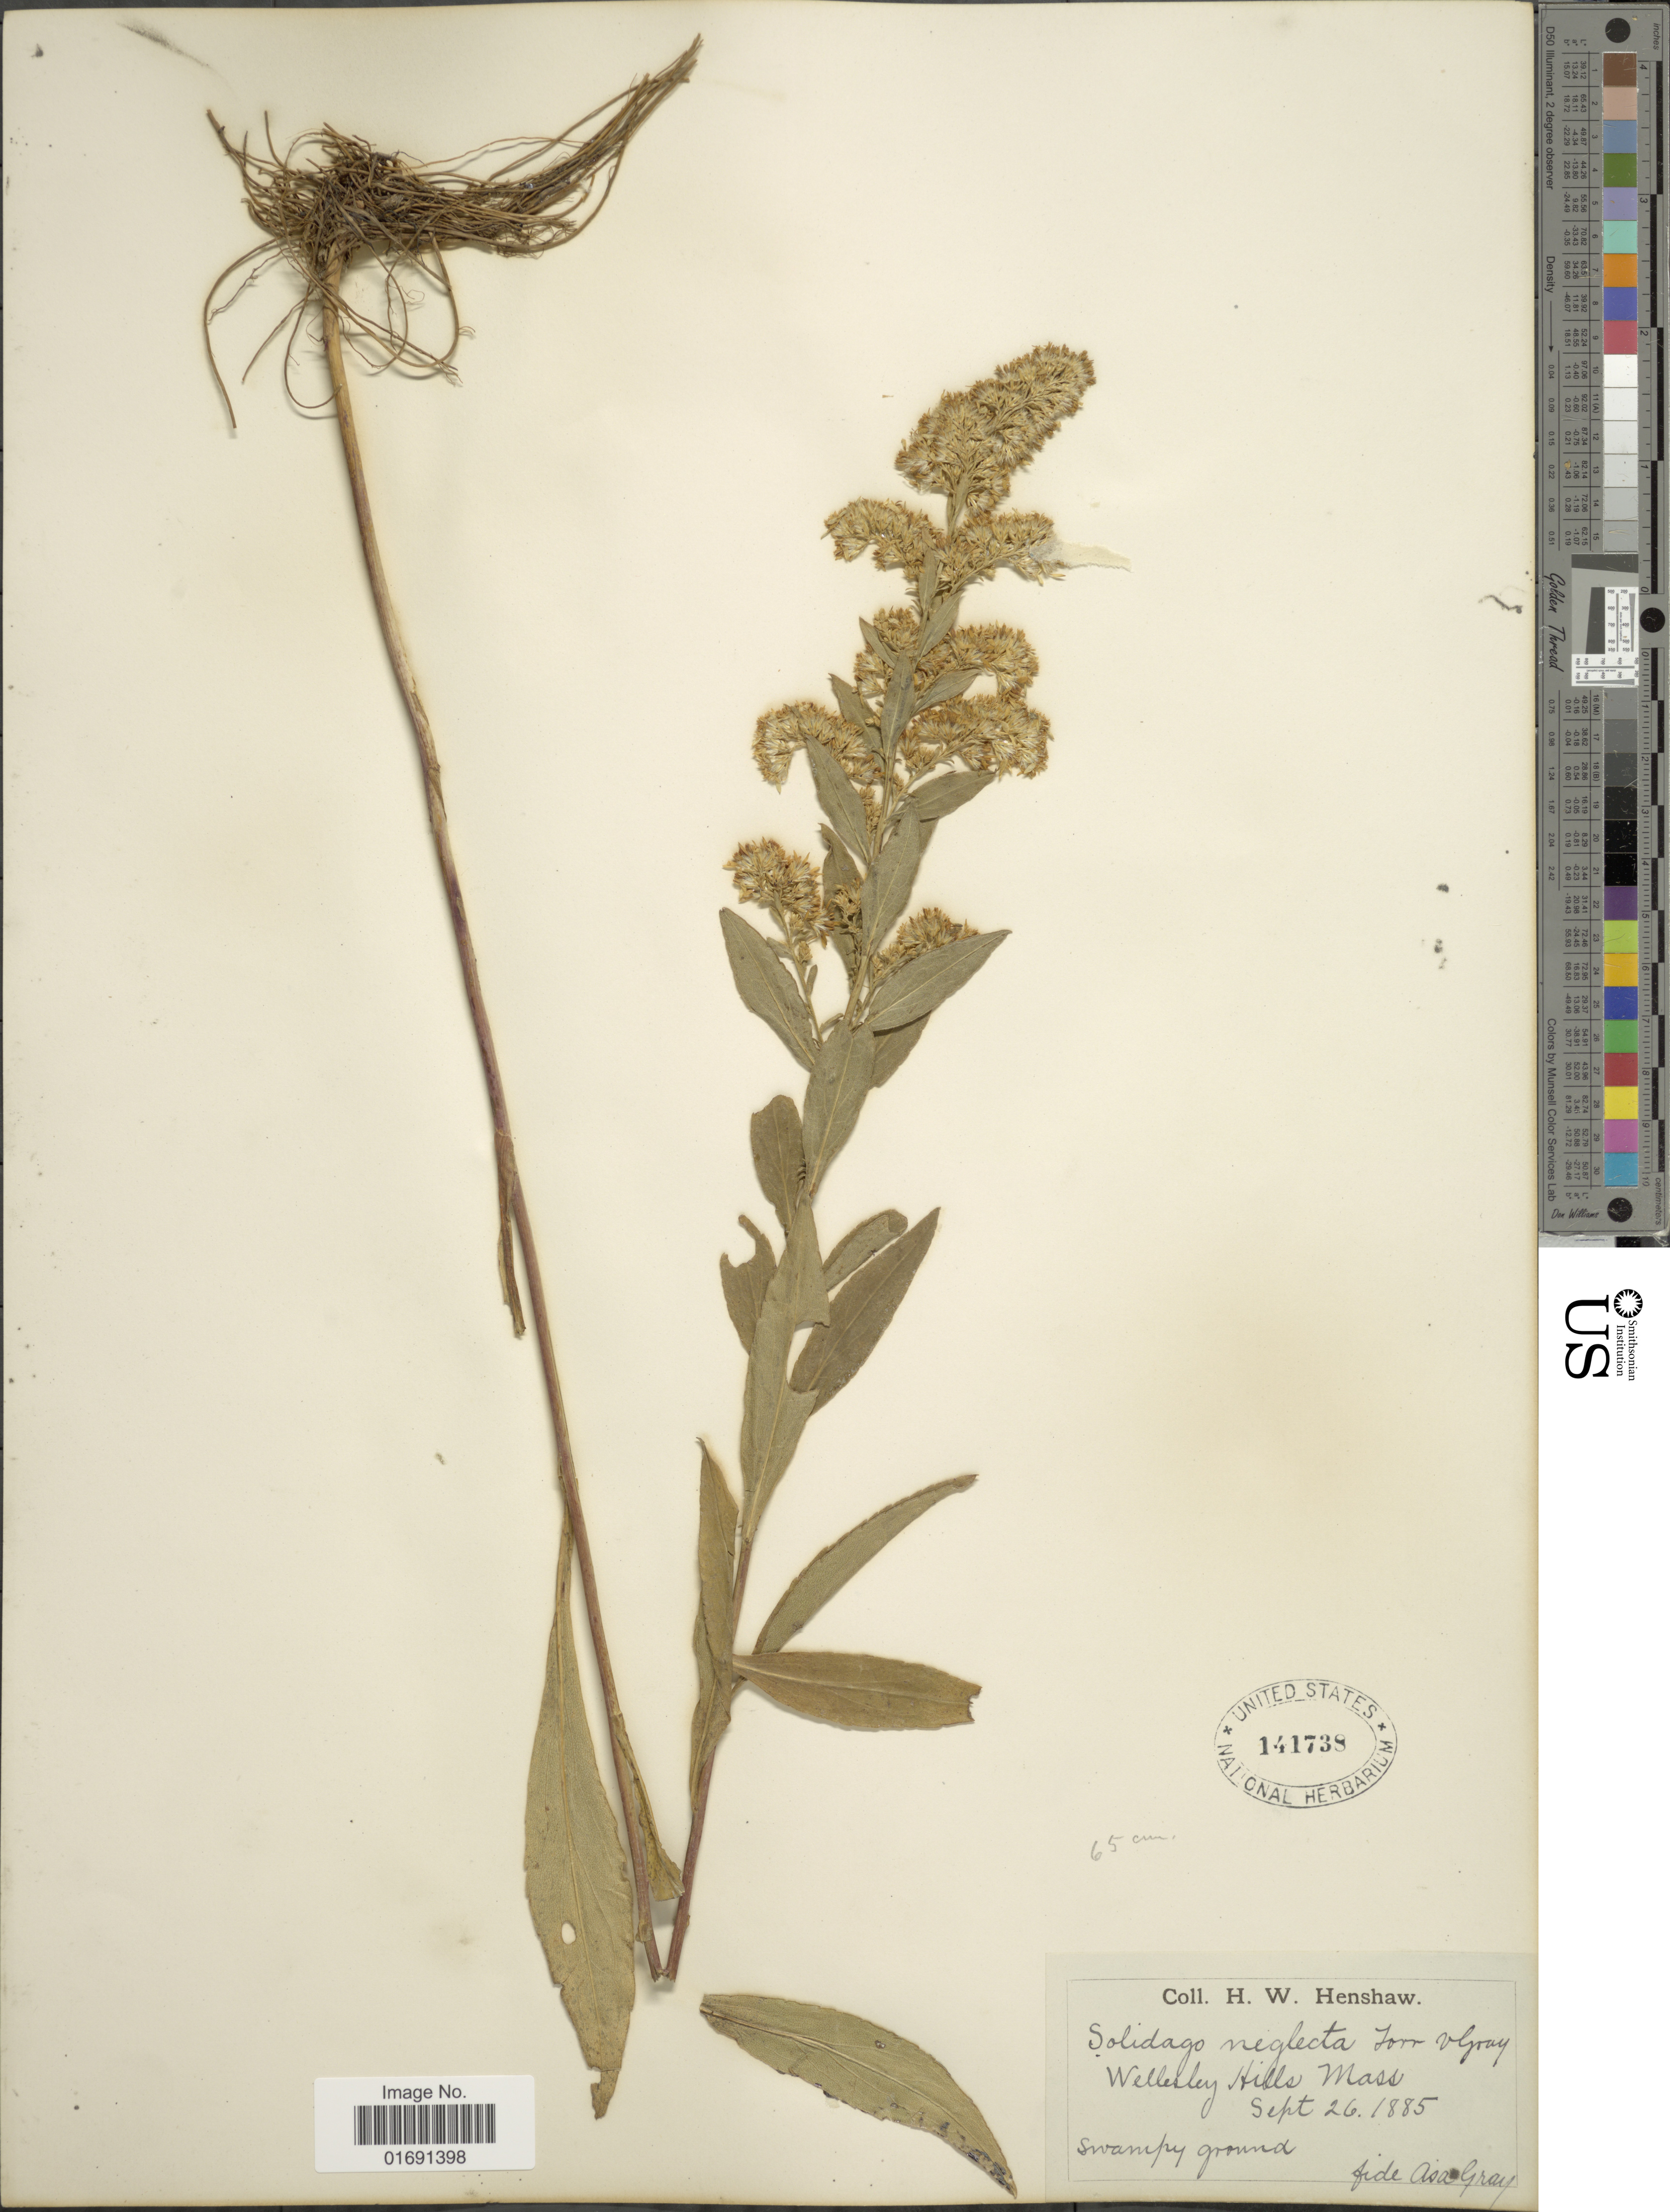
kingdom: Plantae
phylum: Tracheophyta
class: Magnoliopsida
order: Asterales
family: Asteraceae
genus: Solidago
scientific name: Solidago uniligulata var. neglecta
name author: Fernald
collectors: H. Henshaw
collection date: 1885-09-26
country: United States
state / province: Massachusetts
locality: Wellesley Hills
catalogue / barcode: US 141738